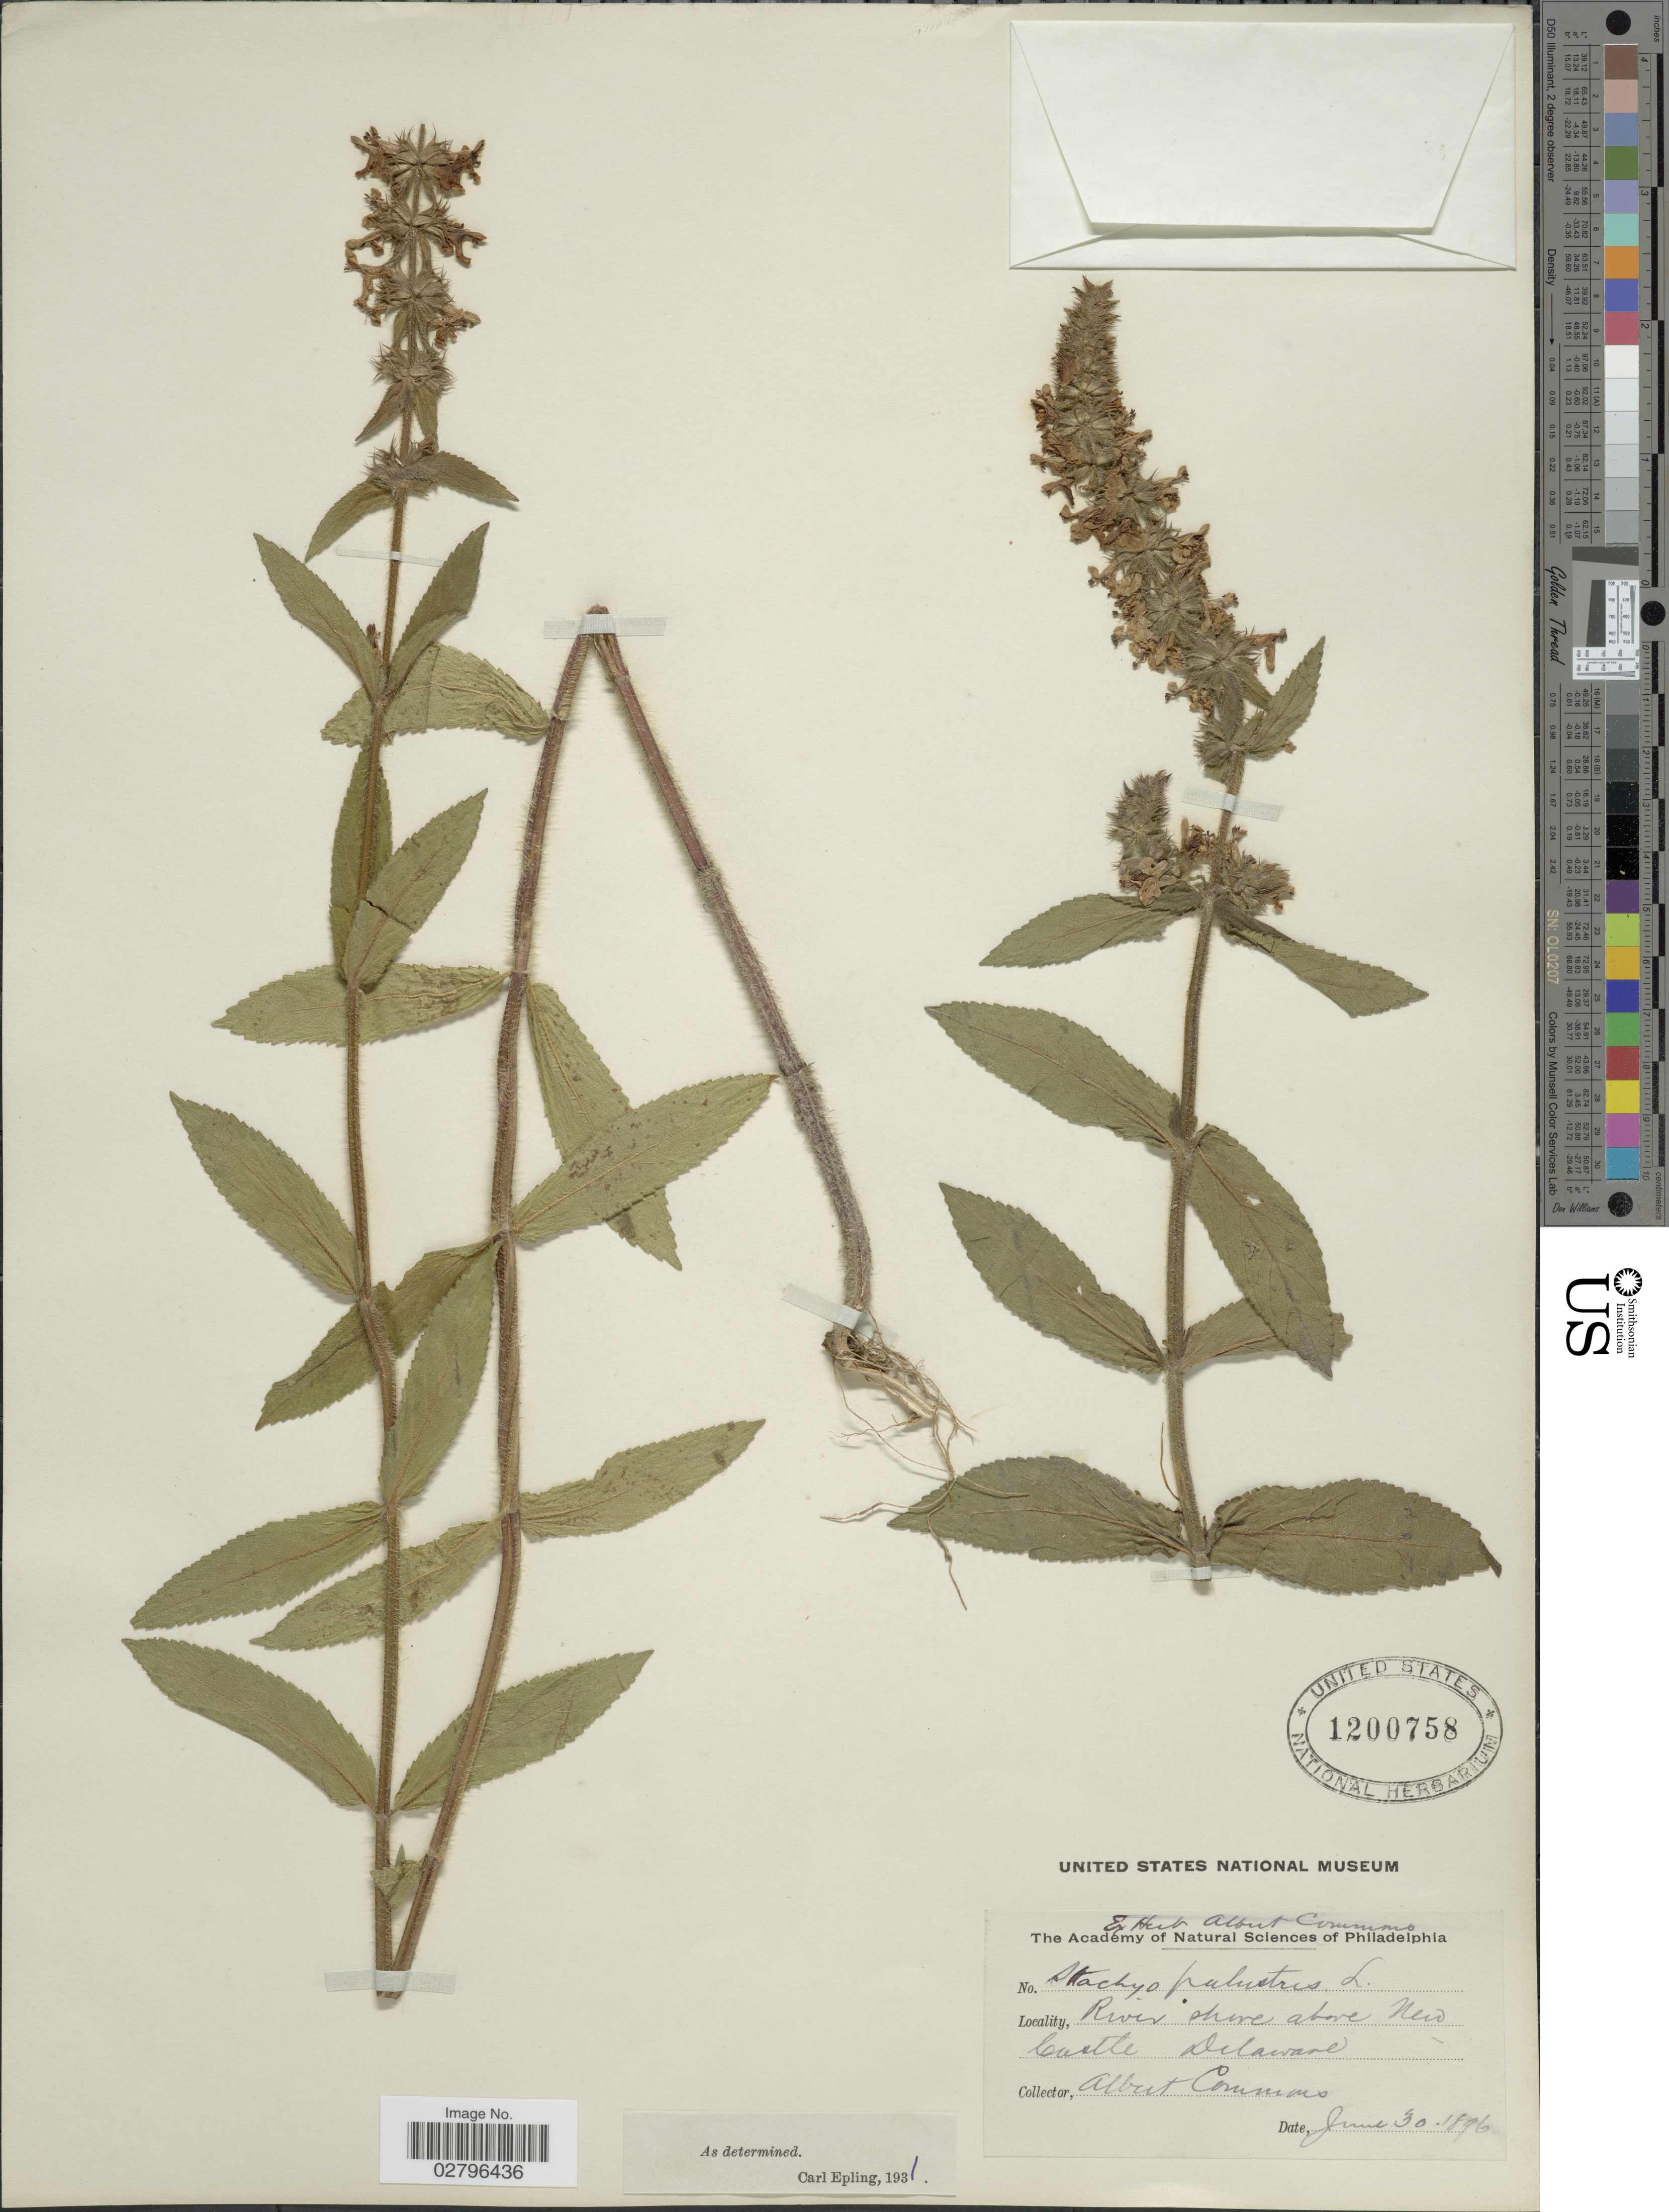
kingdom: Plantae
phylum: Tracheophyta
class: Magnoliopsida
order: Lamiales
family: Lamiaceae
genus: Stachys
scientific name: Stachys palustris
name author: L.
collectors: A. Commons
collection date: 1896-06-30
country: United States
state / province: Delaware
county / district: New Castle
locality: River shore above New Castle.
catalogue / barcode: US 1200758